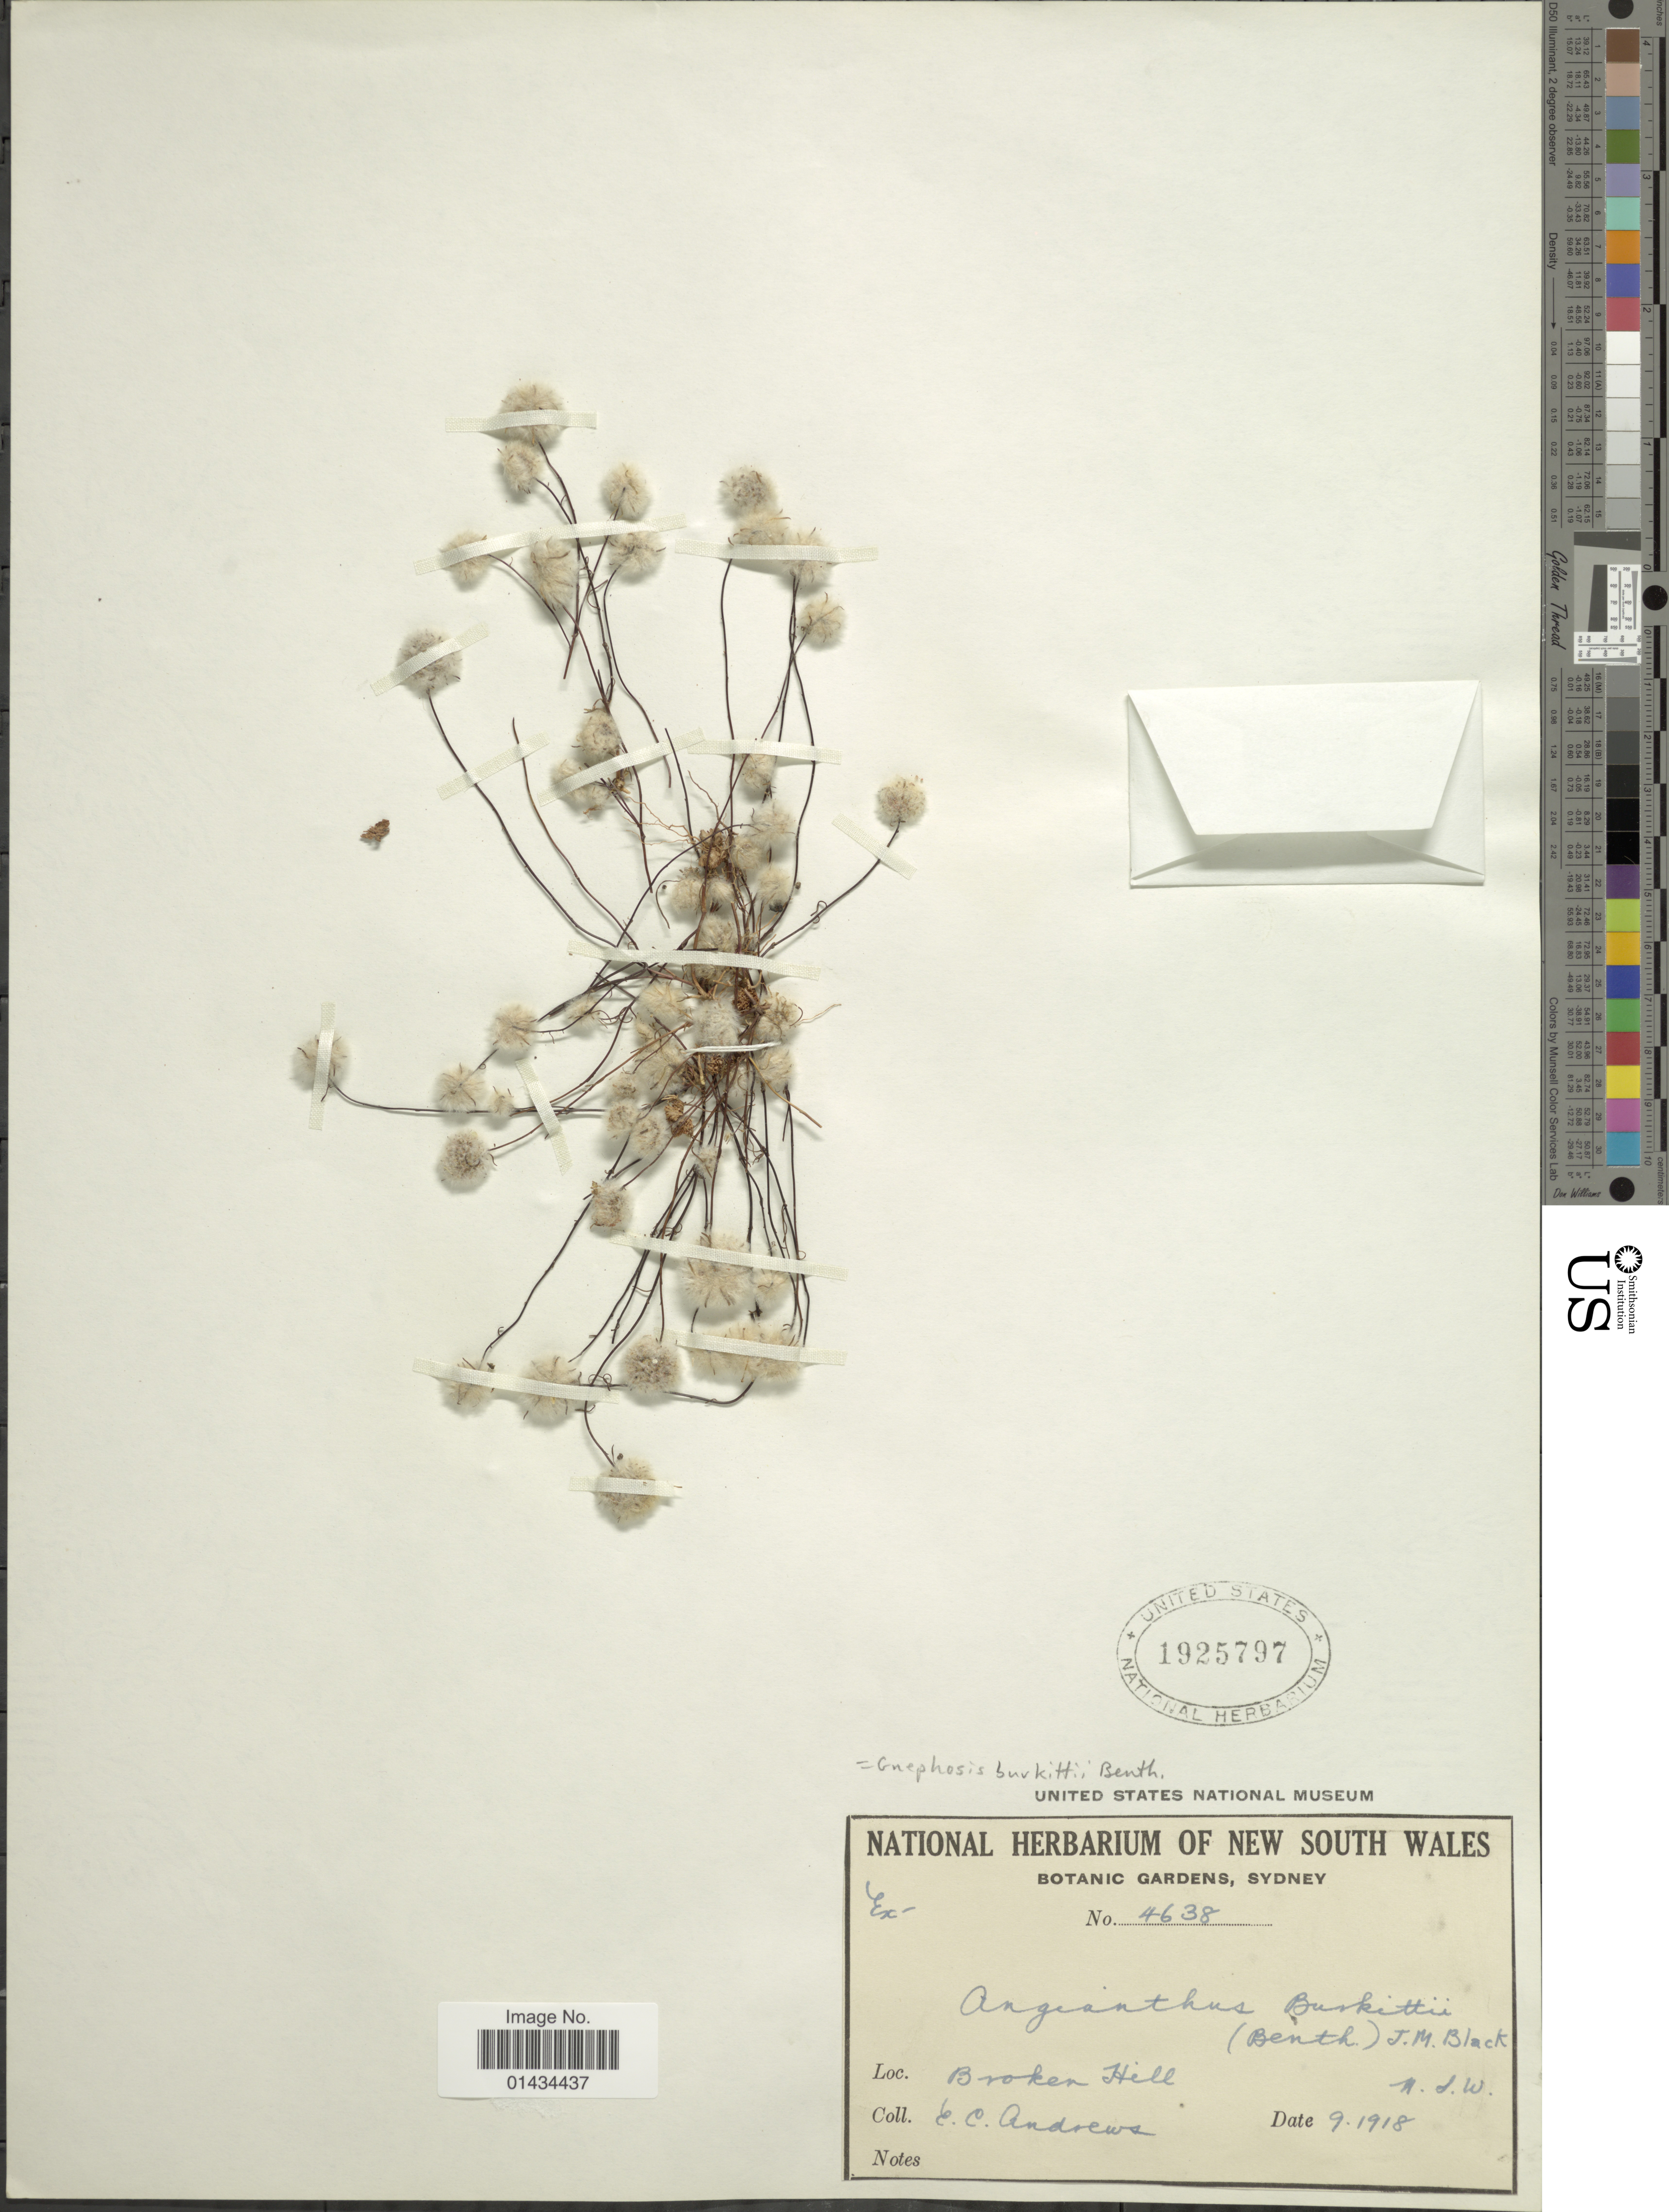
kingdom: Plantae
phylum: Tracheophyta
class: Magnoliopsida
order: Asterales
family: Asteraceae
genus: Gnephosis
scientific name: Gnephosis burkittii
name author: Benth.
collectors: E. Andrews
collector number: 4638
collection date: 1918-09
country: Australia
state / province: New South Wales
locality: Broken Hill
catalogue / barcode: US 1925797